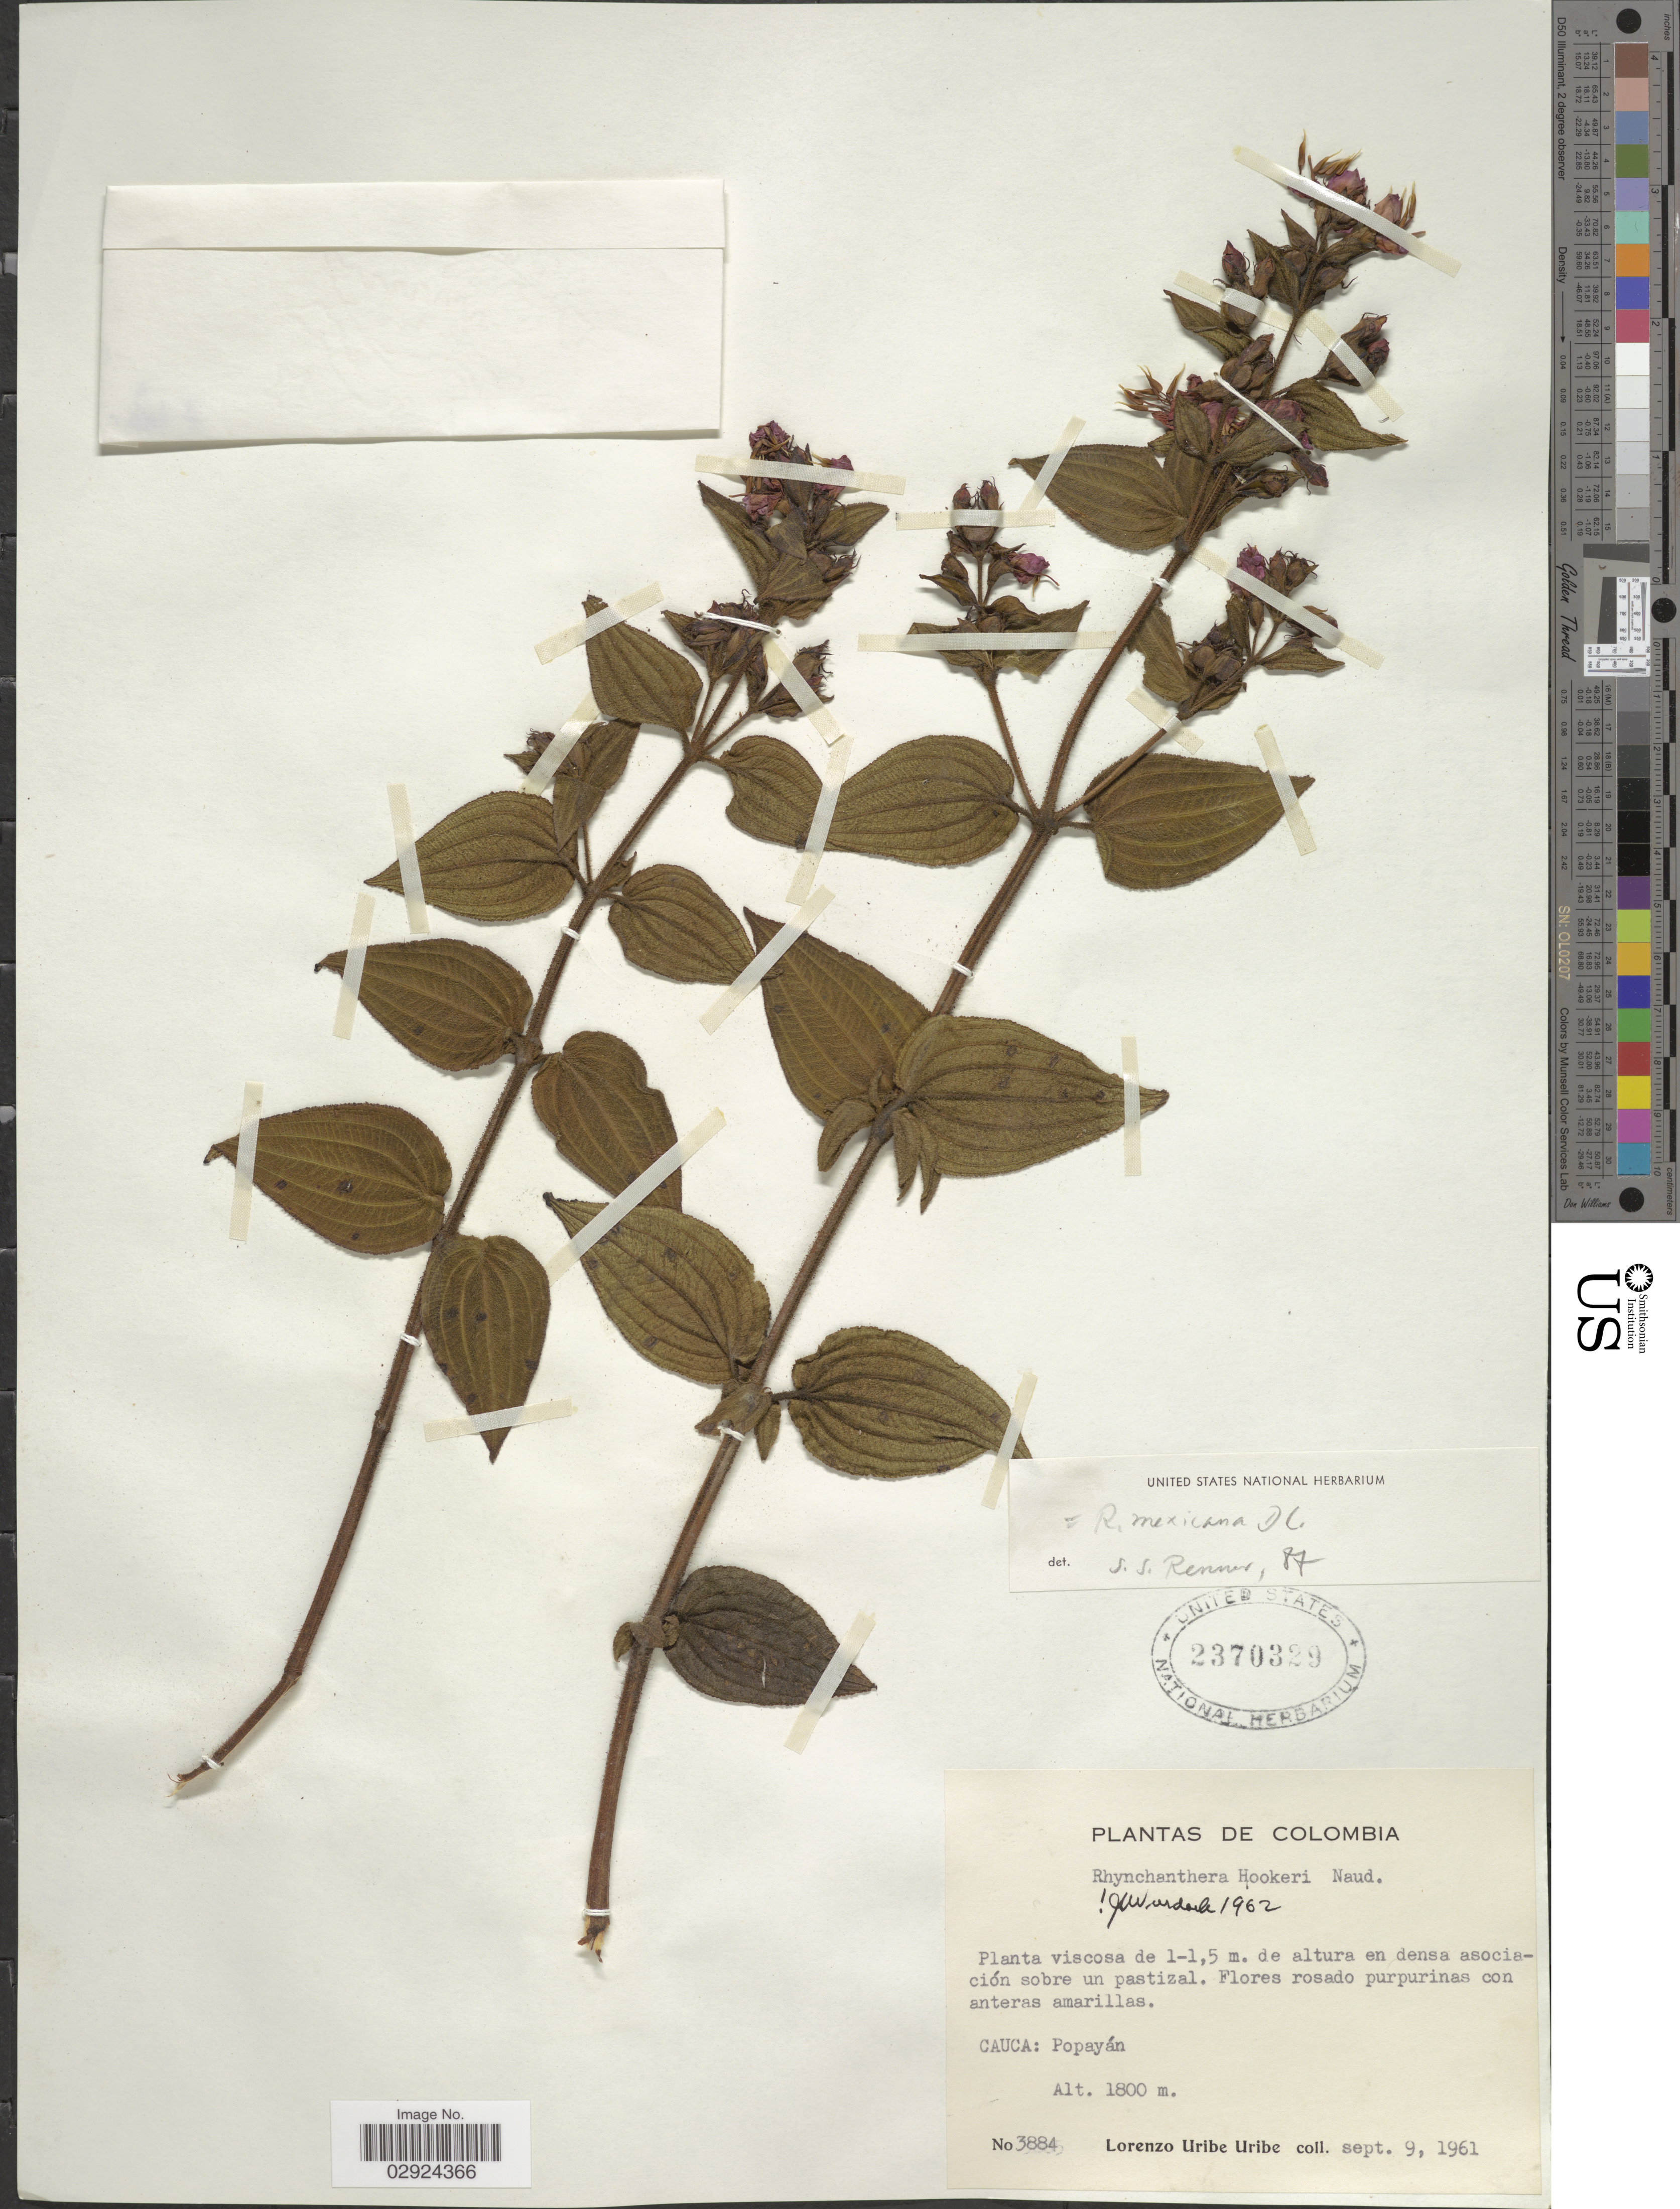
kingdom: Plantae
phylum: Tracheophyta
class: Magnoliopsida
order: Myrtales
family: Melastomataceae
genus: Rhynchanthera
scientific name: Rhynchanthera mexicana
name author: DC.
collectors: L. Uribe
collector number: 3884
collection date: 1961-09-09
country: Colombia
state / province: Cauca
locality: Cauca: Popayán.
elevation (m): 1800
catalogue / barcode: US 2370329